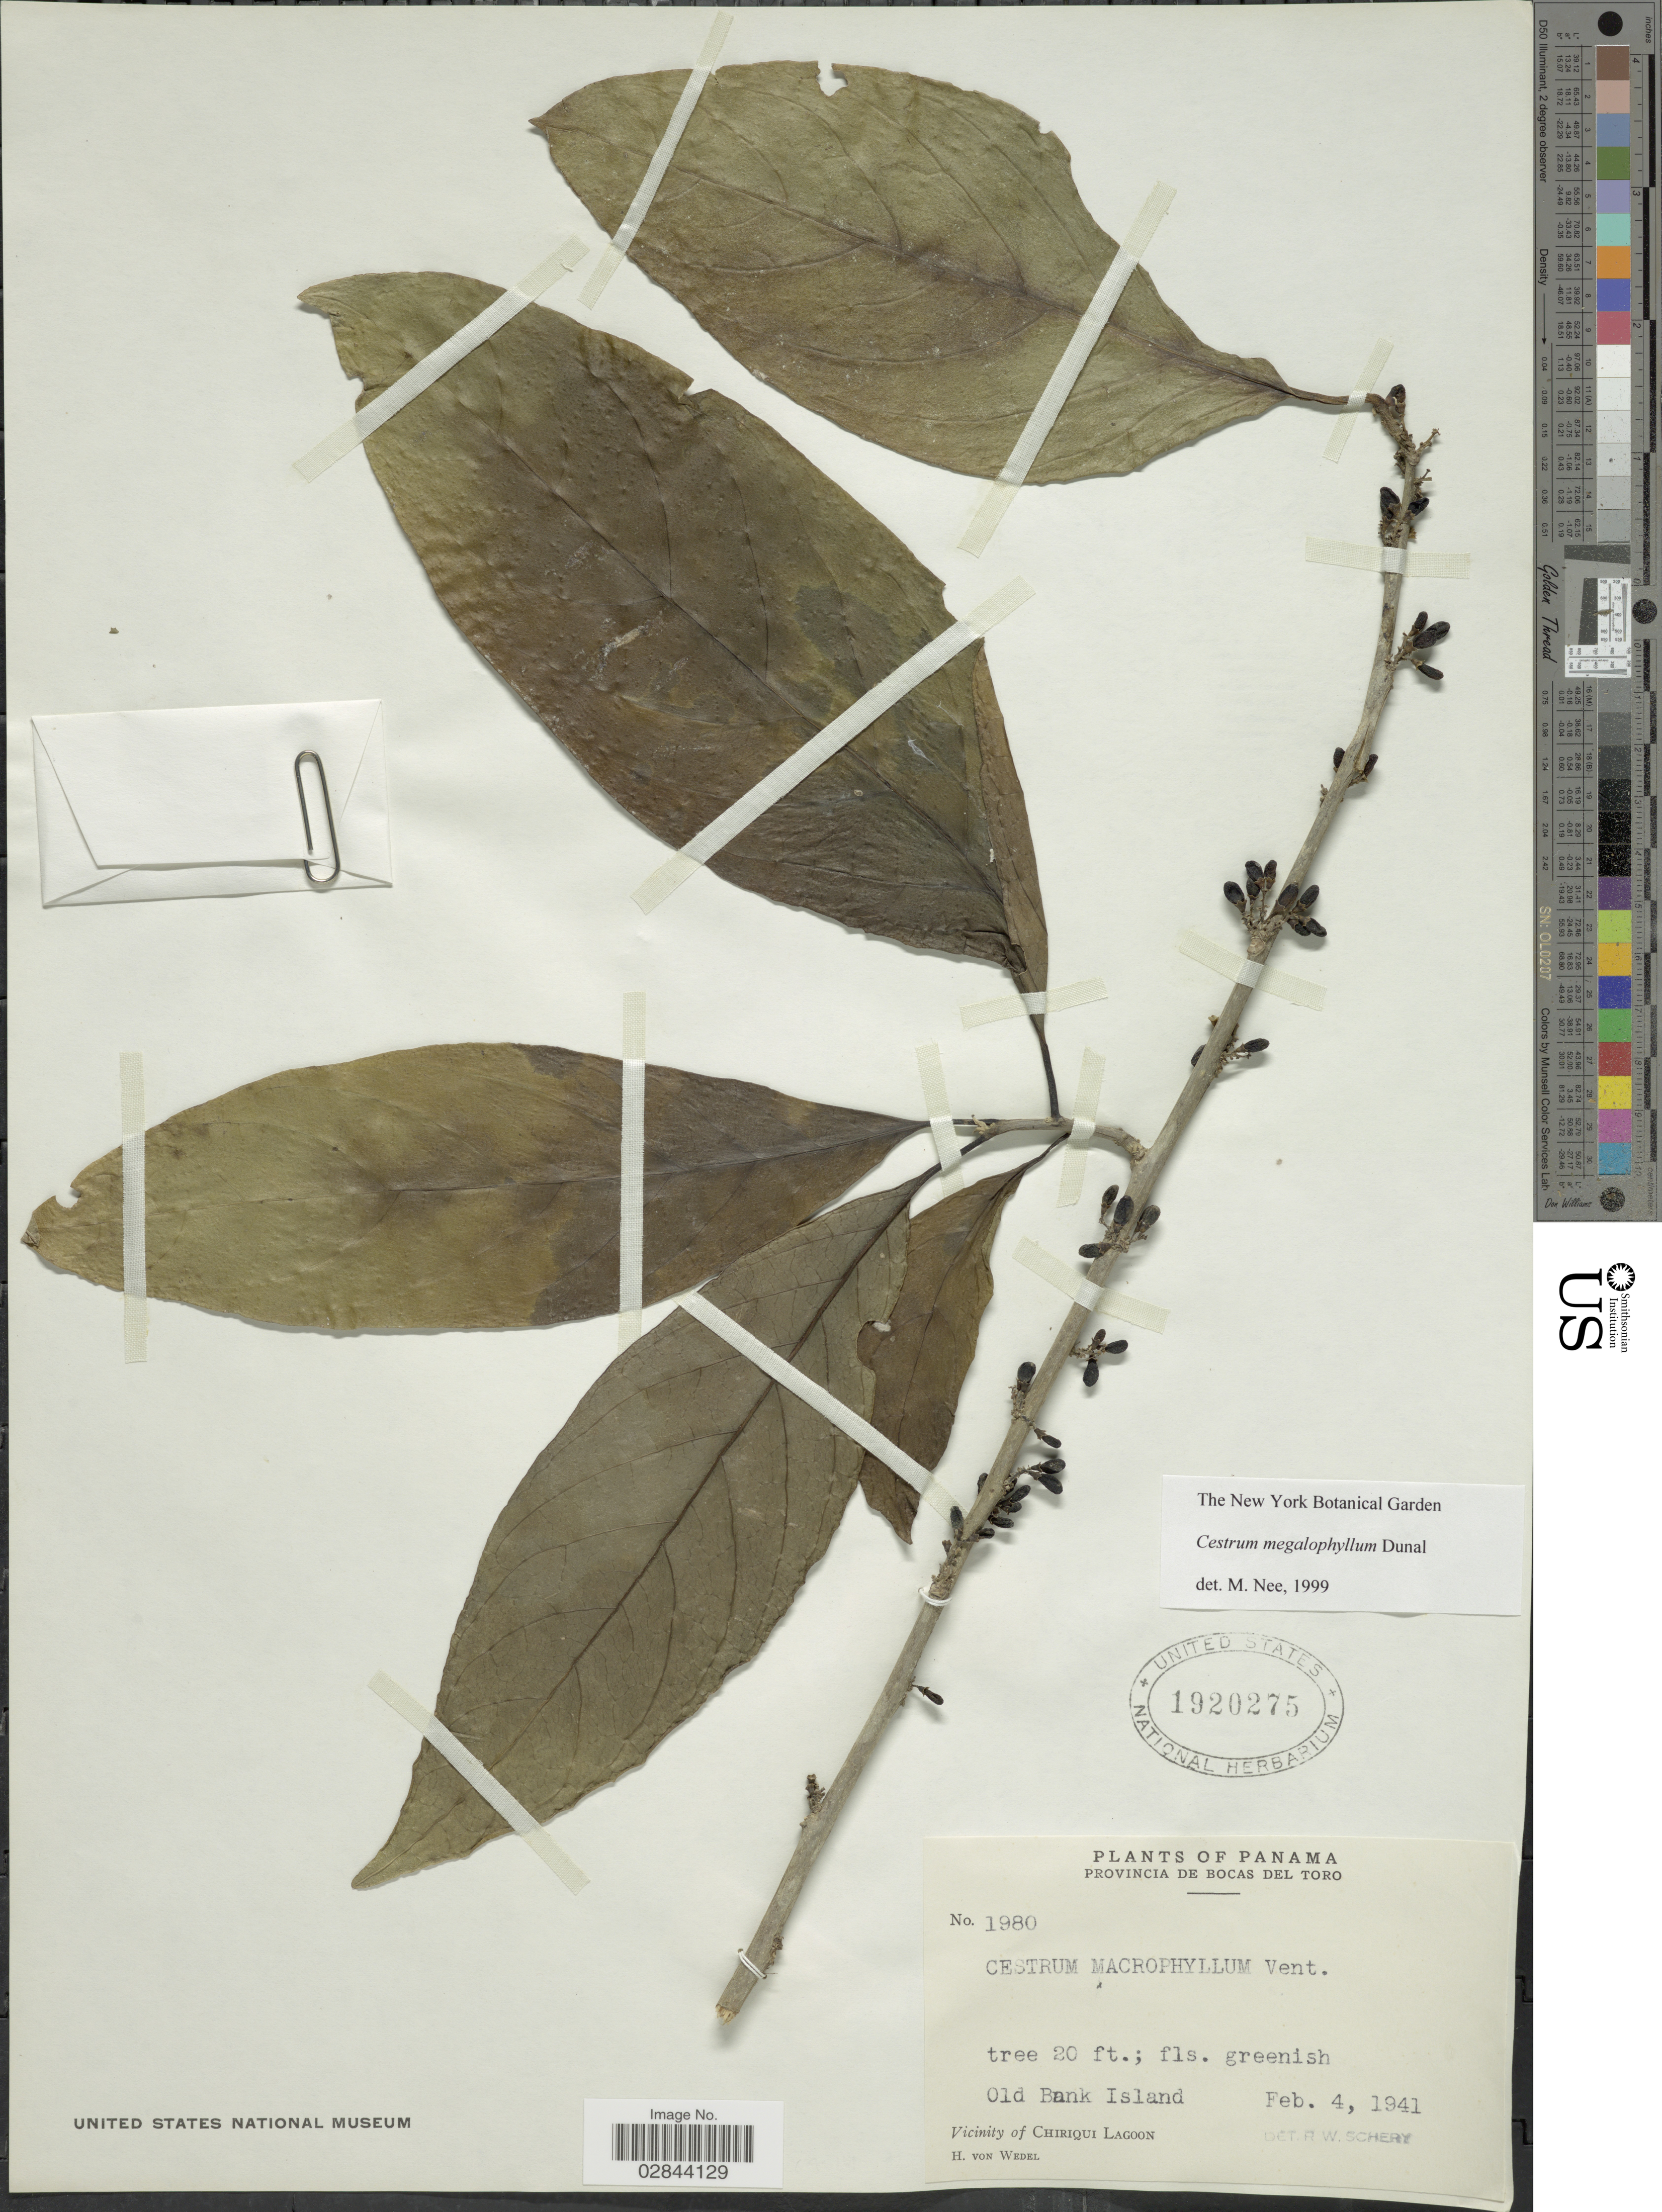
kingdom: Plantae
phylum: Tracheophyta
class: Magnoliopsida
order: Solanales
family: Solanaceae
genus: Cestrum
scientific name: Cestrum megalophyllum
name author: Dunal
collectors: H. von Wedel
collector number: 1980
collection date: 1941-02-04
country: Panama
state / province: Bocas del Toro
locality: Old Bank Island, Vicinity of Chiriqui Lagoon.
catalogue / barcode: US 1920275